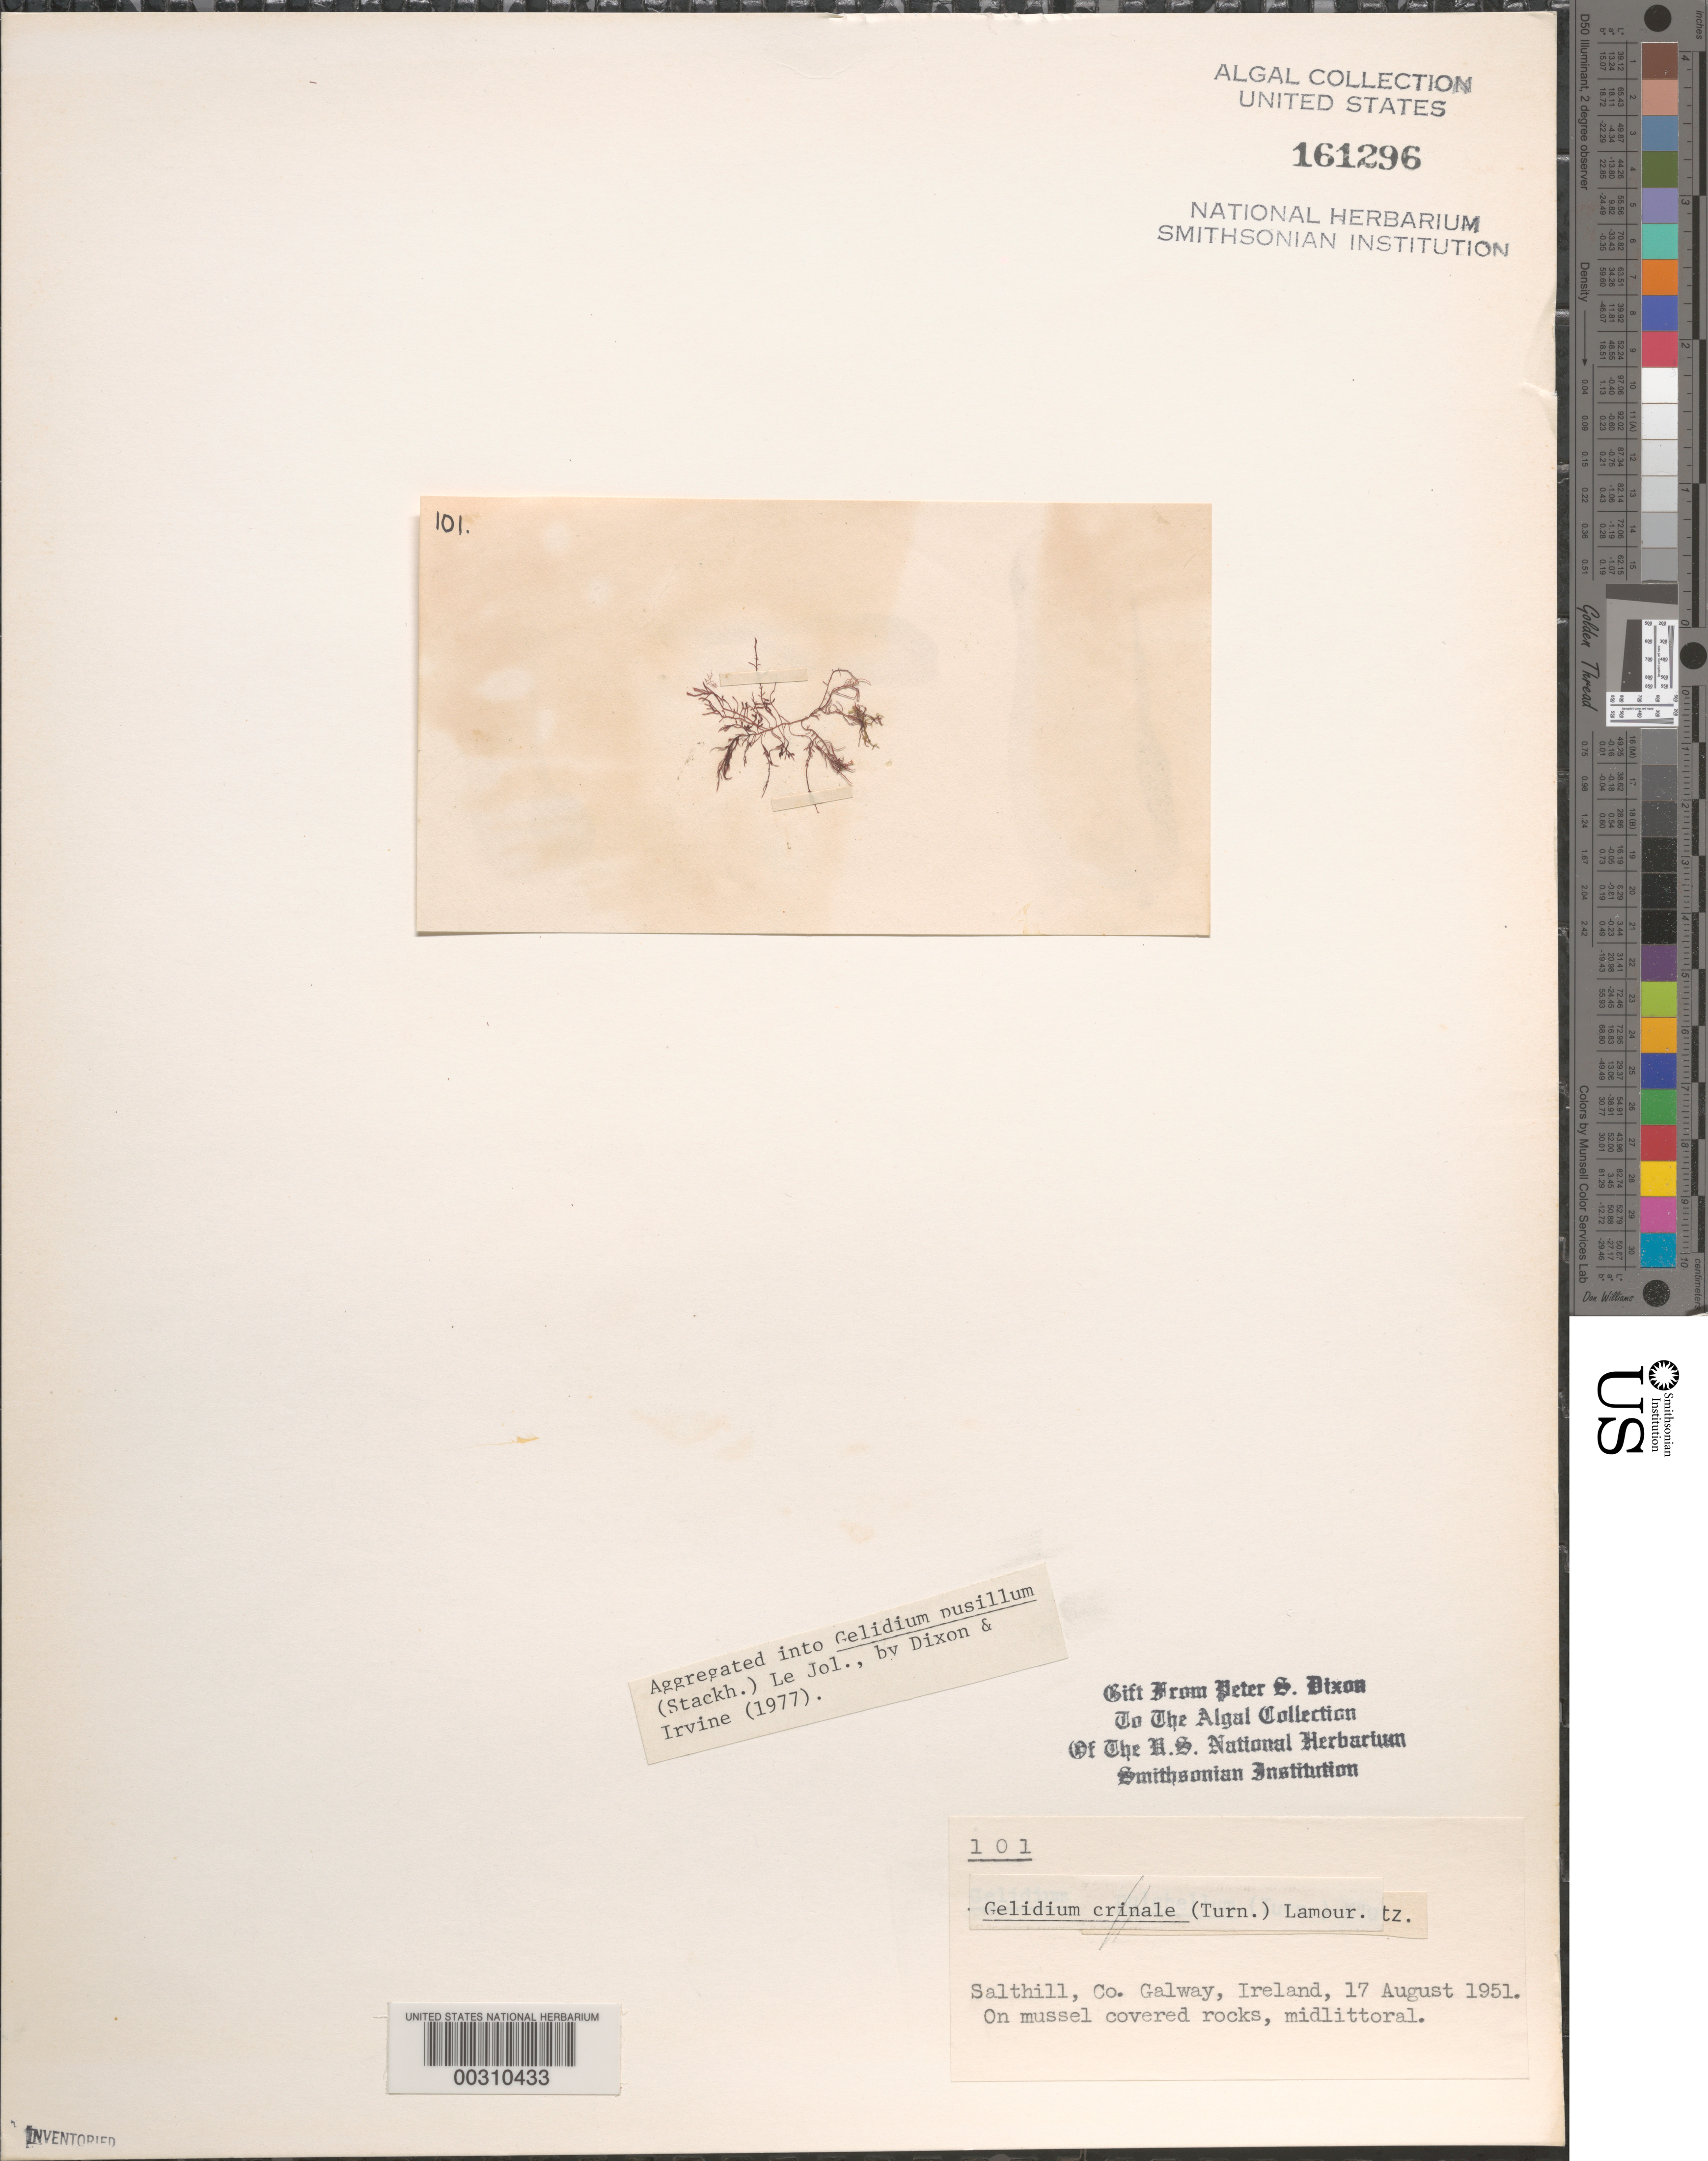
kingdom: Plantae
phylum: Rhodophyta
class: Florideophyceae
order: Gelidiales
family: Gelidiaceae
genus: Gelidium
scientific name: Gelidium pusillum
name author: (Stackh.) Le Jol.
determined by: Dixon, P. S.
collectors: P. S. Dixon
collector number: PSD 101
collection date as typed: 17 Aug 1951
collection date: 1951-08-17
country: Ireland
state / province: Connaught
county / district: Galway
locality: Salthill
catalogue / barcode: US 161296